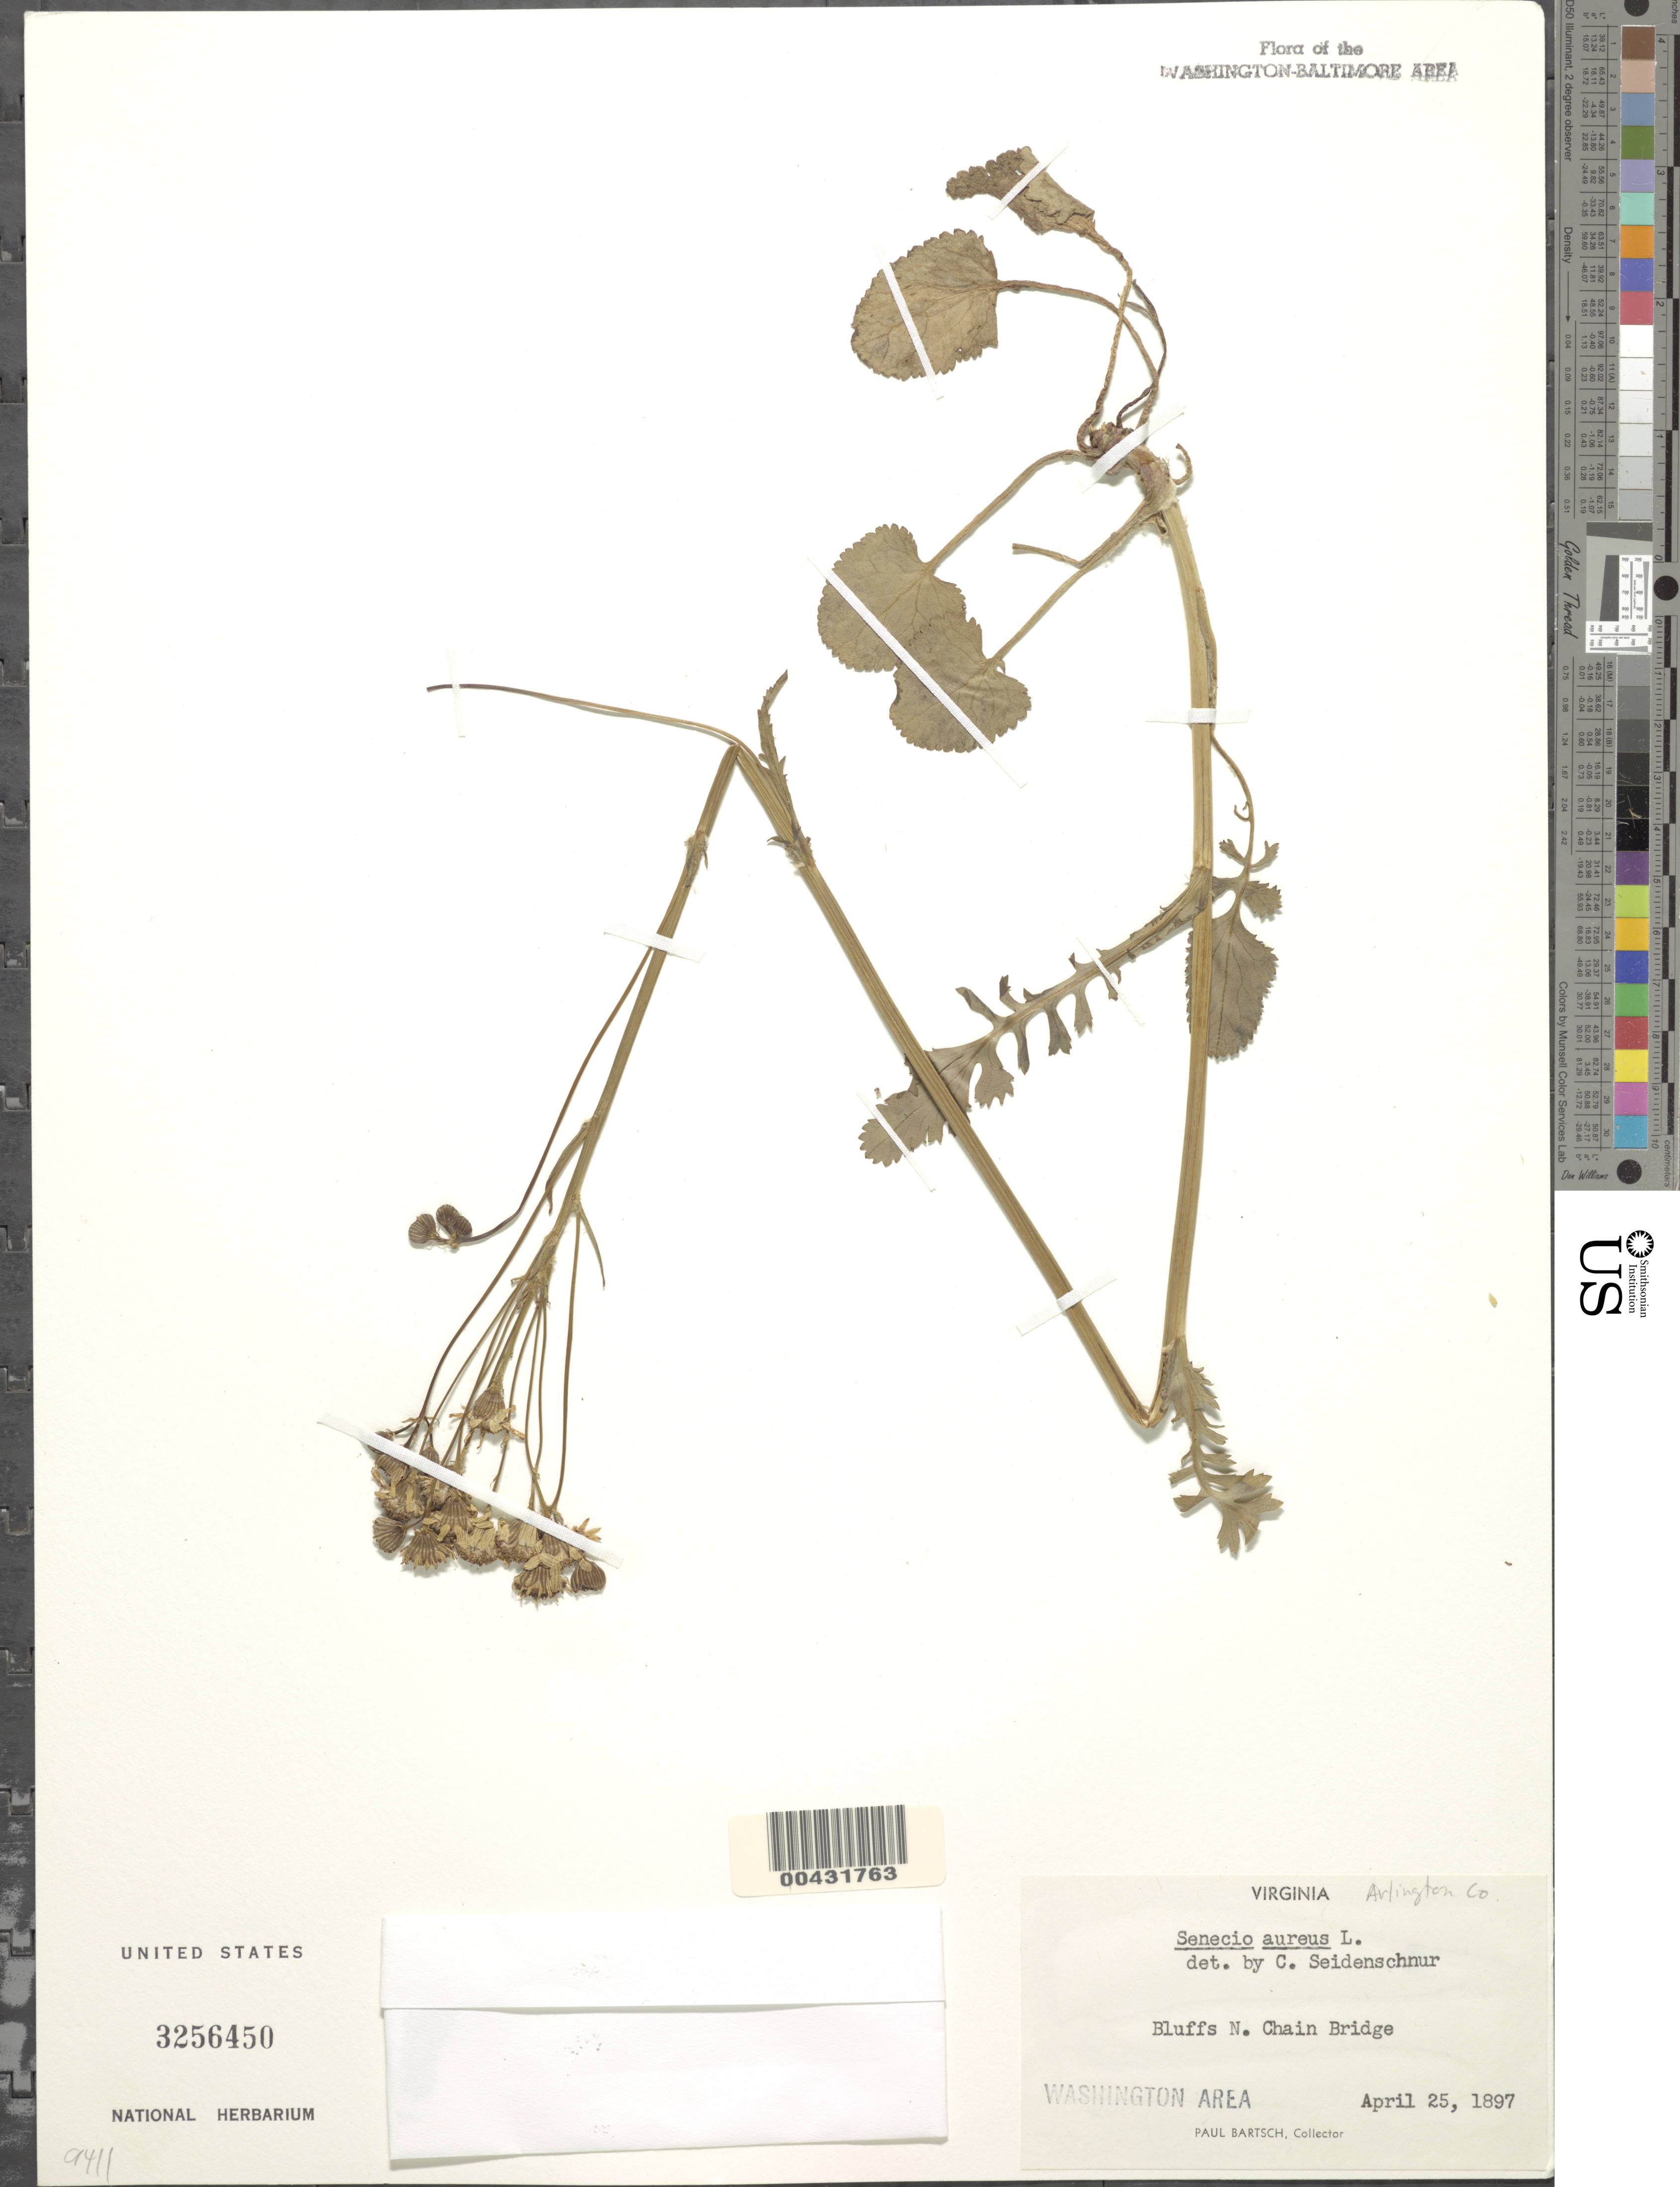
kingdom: Plantae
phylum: Tracheophyta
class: Magnoliopsida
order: Asterales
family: Asteraceae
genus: Packera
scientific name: Packera aurea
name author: (L.) Á. Löve & D. Löve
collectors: P. Bartsch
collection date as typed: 25 Apr 1897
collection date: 1897-04-25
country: United States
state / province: Virginia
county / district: Arlington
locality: N of Chain Bridge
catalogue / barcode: US 3256450